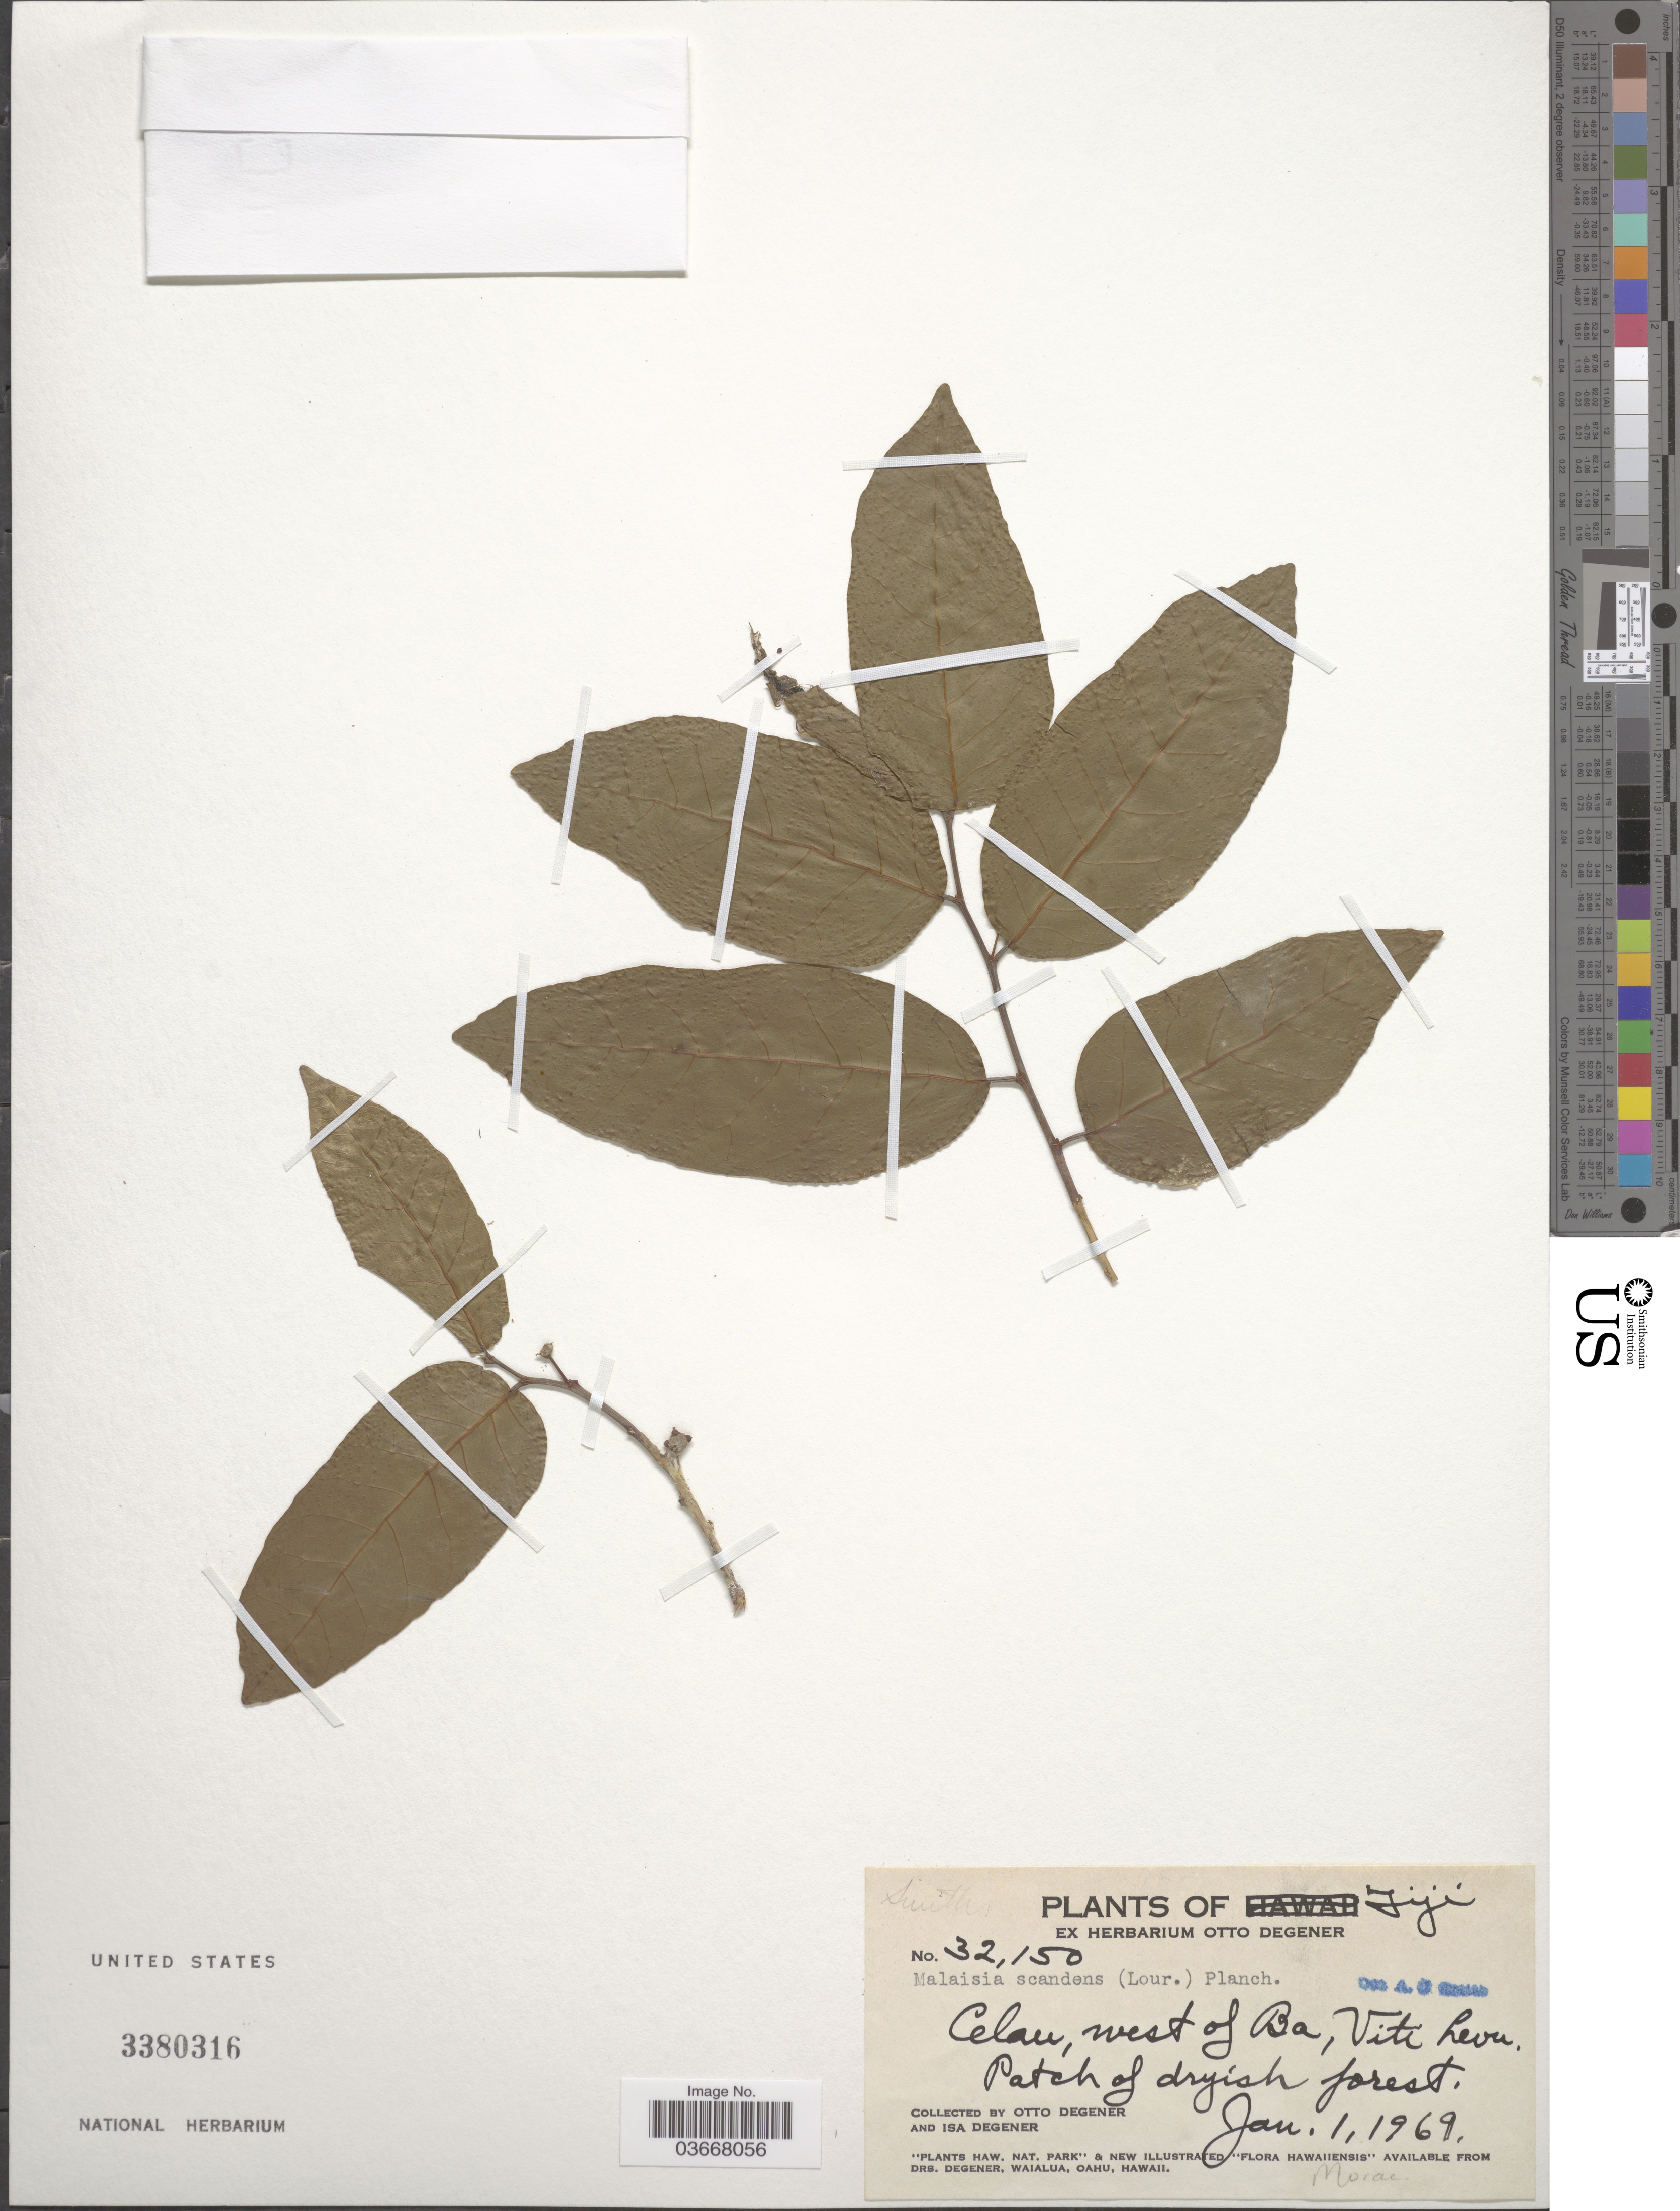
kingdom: Plantae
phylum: Tracheophyta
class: Magnoliopsida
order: Rosales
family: Moraceae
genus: Malaisia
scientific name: Malaisia scandens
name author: (Lour.) Planch.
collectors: O. Degener & I. Degener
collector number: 32150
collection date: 1969-01-01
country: Fiji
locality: Celan*, west of Ba, Viti Levu.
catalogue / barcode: US 3380316